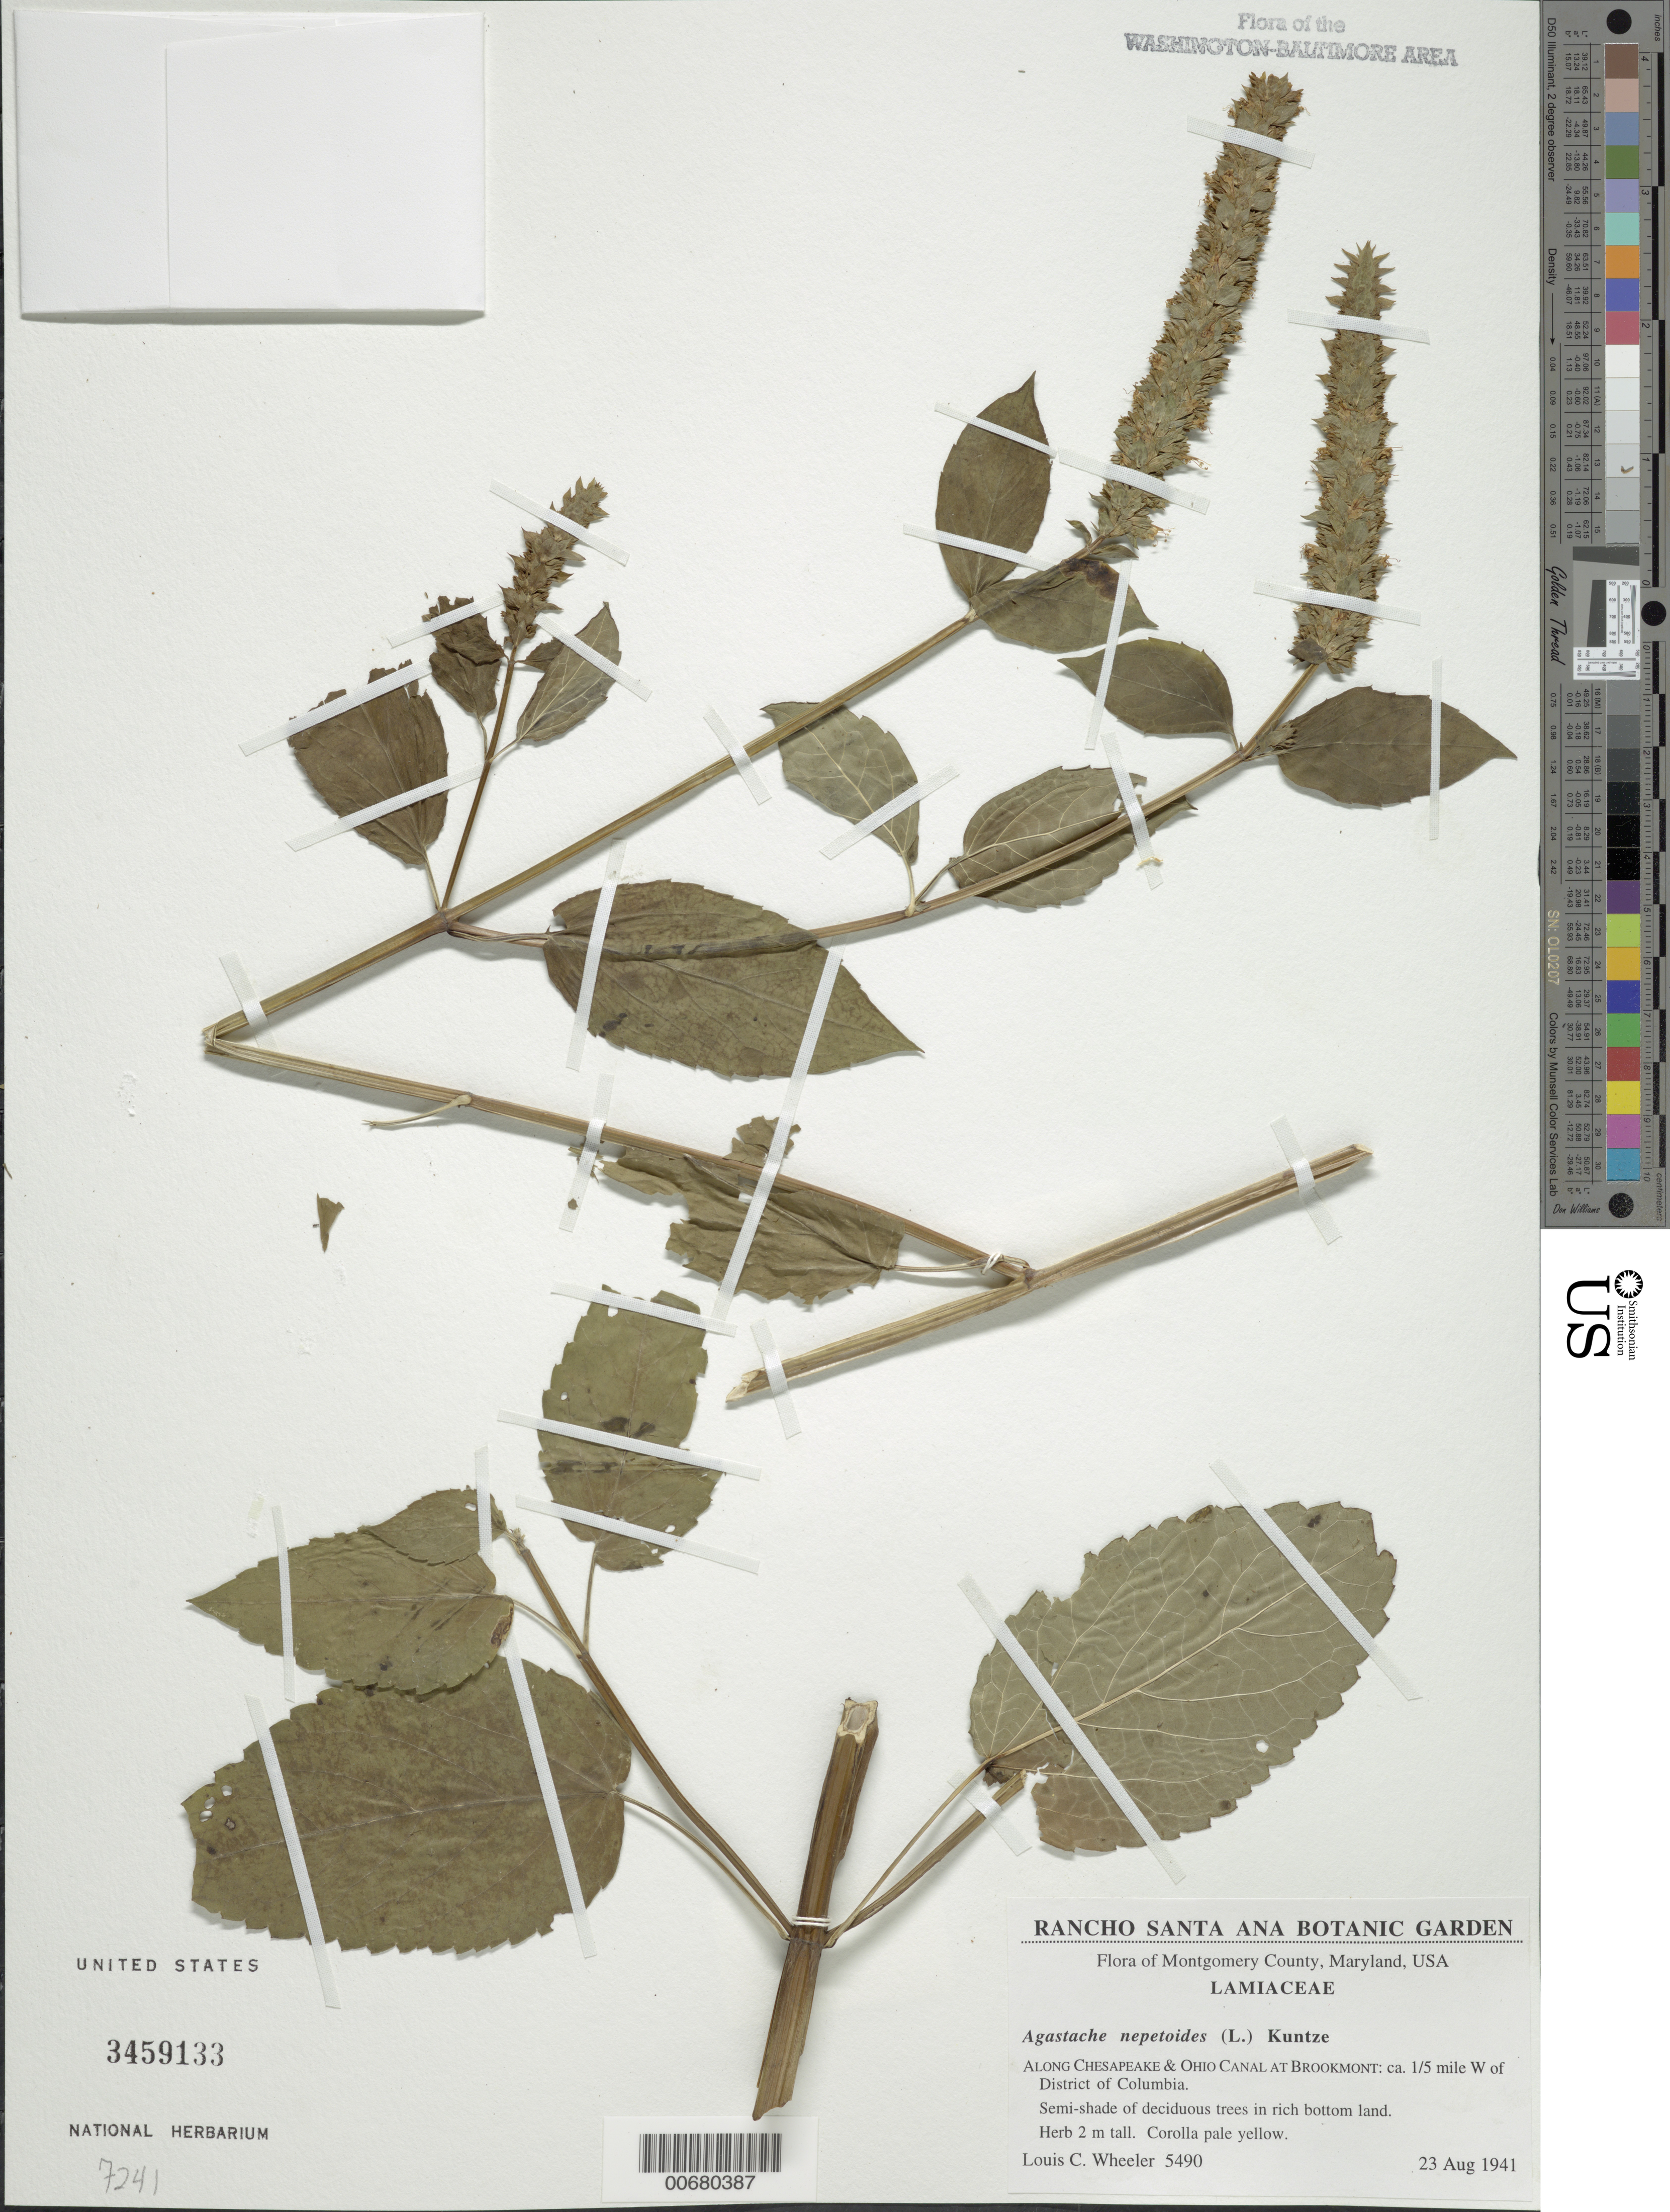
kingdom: Plantae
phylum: Tracheophyta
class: Magnoliopsida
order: Lamiales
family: Lamiaceae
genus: Agastache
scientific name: Agastache nepetoides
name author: (L.) Kuntze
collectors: L. C. Wheeler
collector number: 5490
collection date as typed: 23 Aug 1941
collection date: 1941-08-23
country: United States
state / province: Maryland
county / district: Montgomery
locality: Along C. & O. Canal at Brookmont: ca. 1/5 mi. W of District of Columbia.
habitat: Semi-shade of deciduous trees in rich bottomland.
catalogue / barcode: US 3459133